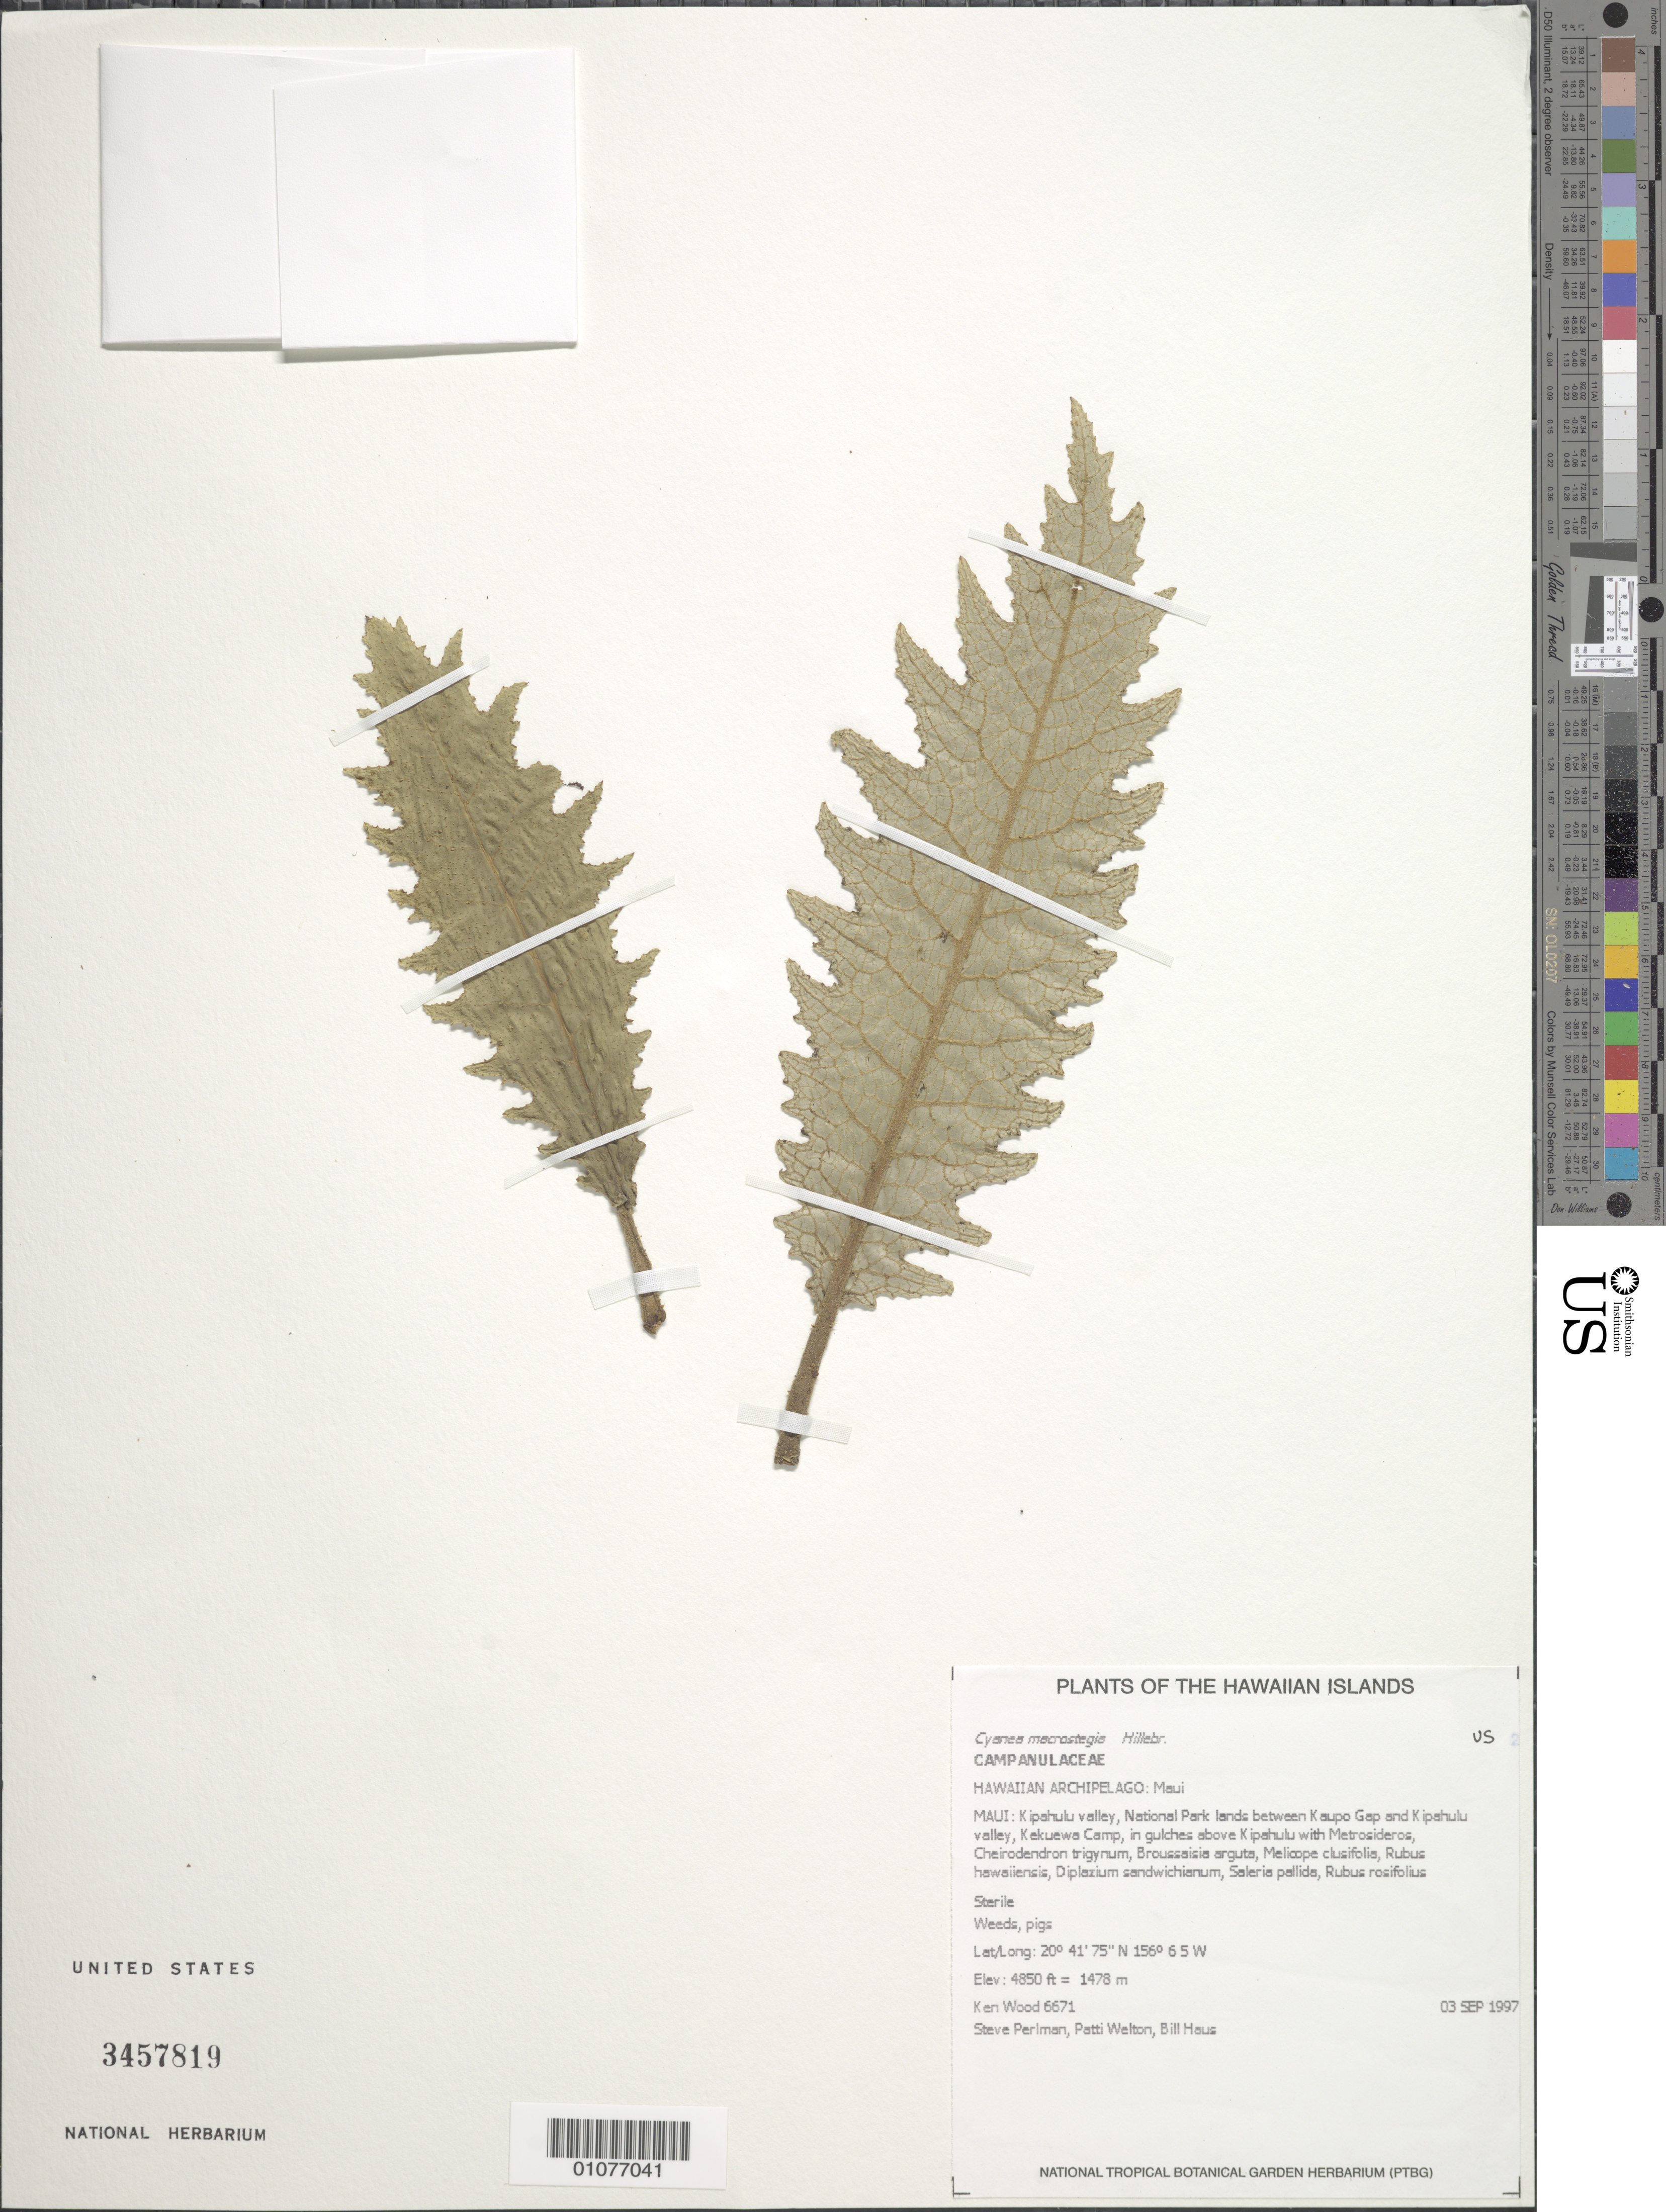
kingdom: Plantae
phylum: Tracheophyta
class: Magnoliopsida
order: Asterales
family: Campanulaceae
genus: Cyanea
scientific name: Cyanea macrostegia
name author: Hillebr.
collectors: K. R. Wood, S. P. Perlman, P. Welton & B. Haus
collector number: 6671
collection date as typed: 3 Sep 1997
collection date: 1997-09-03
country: United States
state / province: Hawaii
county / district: Maui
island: Maui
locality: Kipahulu valley, National Park lands, between Kaupo Gap and Kipahulu valley, Kekuewa Camp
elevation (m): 1478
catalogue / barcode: US 3457819